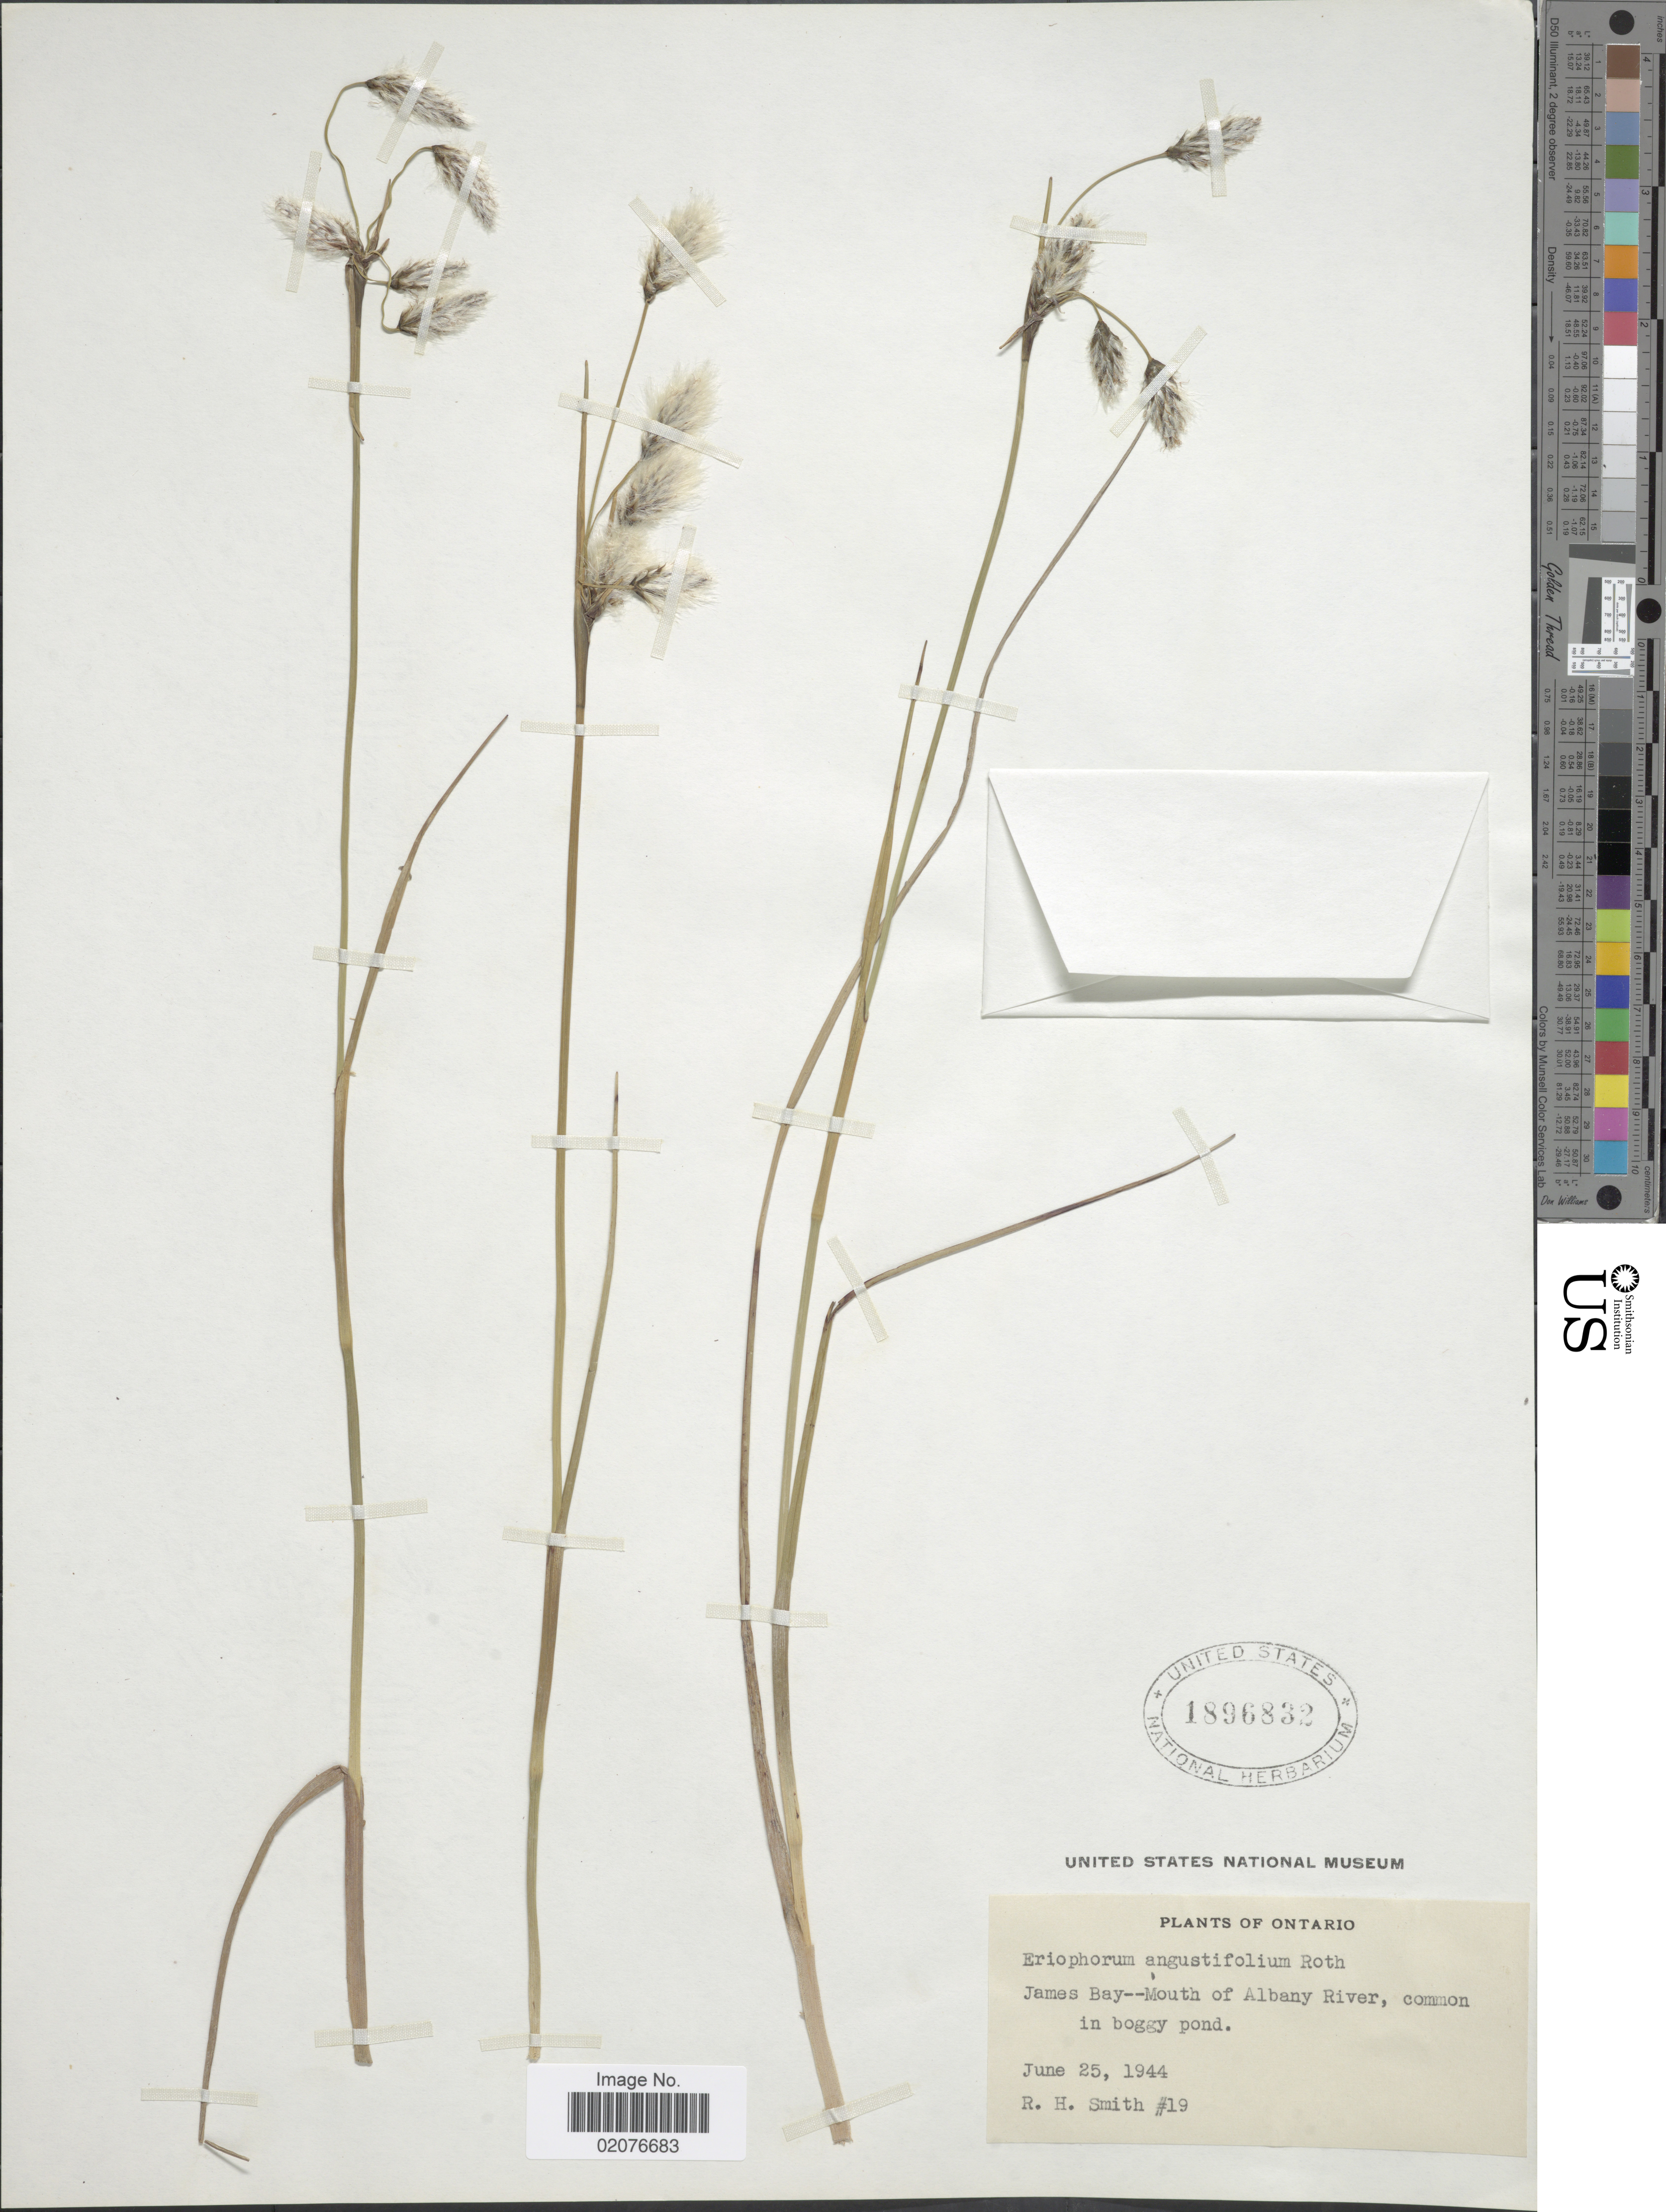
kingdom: Plantae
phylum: Tracheophyta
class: Liliopsida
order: Poales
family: Cyperaceae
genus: Eriophorum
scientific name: Eriophorum angustifolium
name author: Honck.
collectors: R. H. Smith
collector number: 19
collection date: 1944-06-25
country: Canada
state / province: Ontario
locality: James Bay--Mouth of Albany River, common in boggy pond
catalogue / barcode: US 1896832